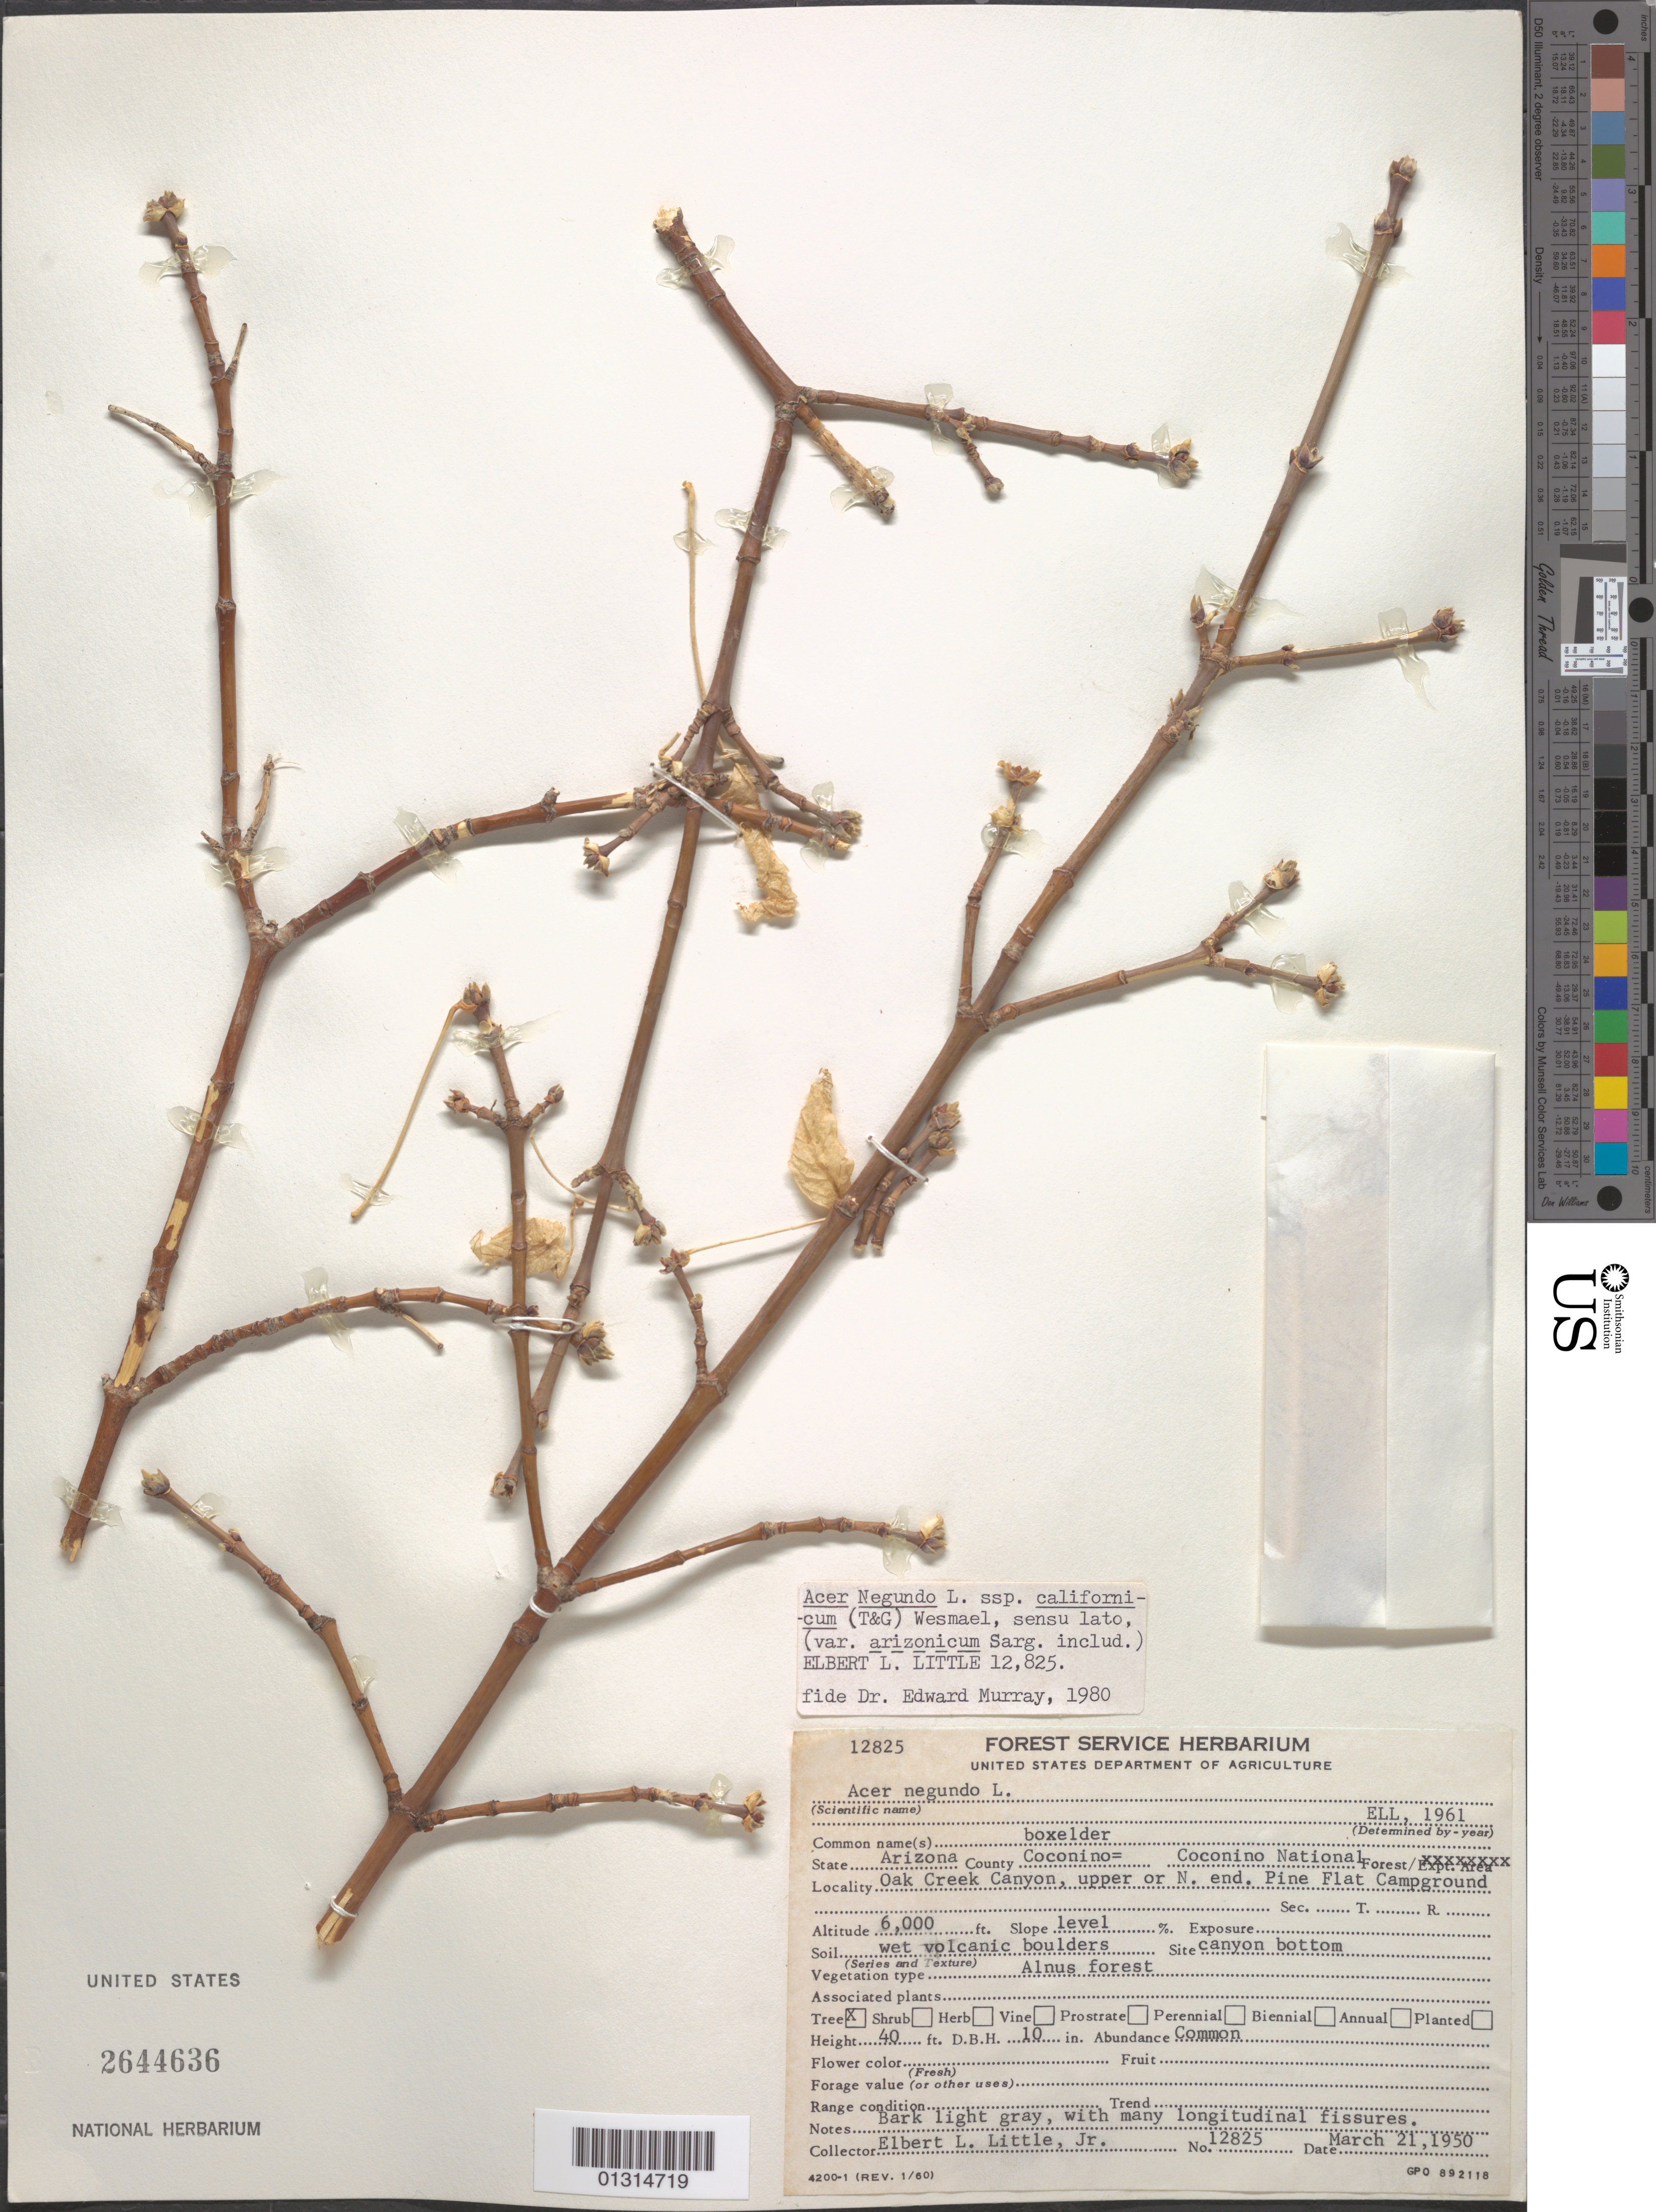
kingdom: Plantae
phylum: Tracheophyta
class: Magnoliopsida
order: Sapindales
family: Sapindaceae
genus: Acer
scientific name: Acer negundo subsp. californicum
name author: (Torr. & A. Gray) Wesm.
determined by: Murray, Edward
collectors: E. L. Little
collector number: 12825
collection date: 1950-03-21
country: United States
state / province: Arizona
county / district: Coconino County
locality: Coconino County, Coconino National Forest, Oak Creek Canyon, upper or N end, Pine Flat Campground.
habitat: Common. wet volcanic boulders, canyon bottom, Alnus forest.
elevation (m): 1829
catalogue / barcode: US 2644636